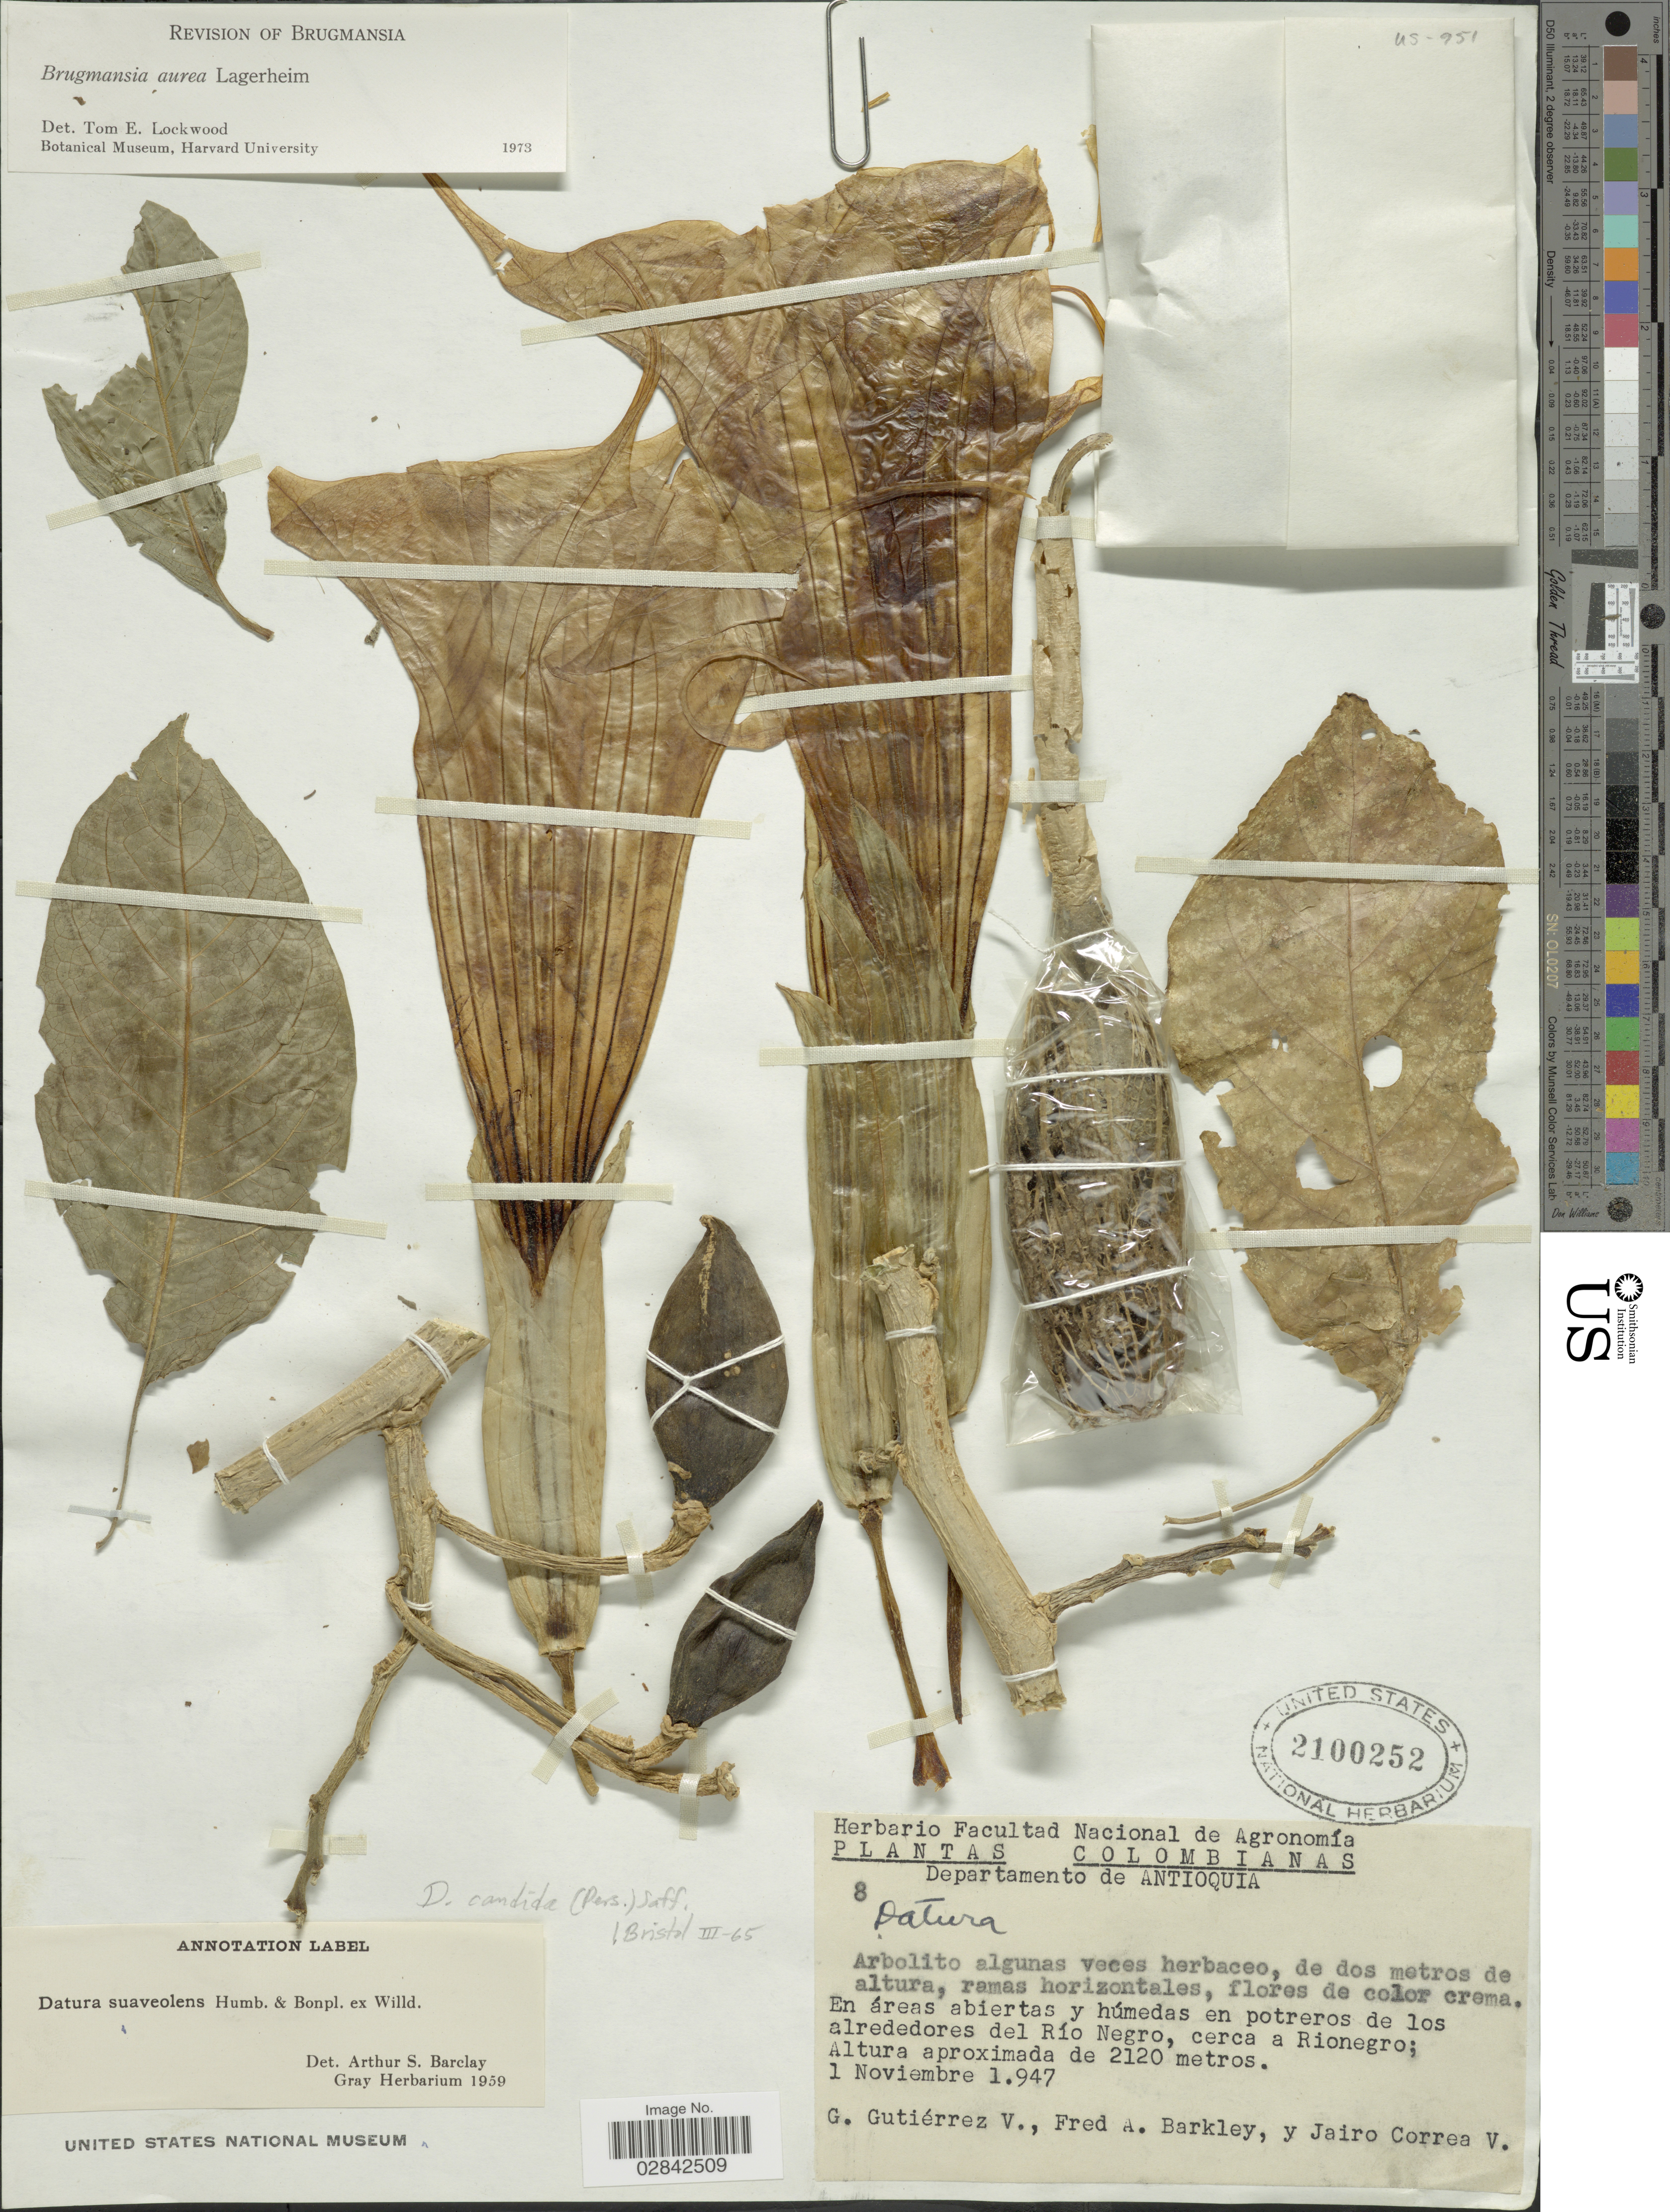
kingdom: Plantae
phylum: Tracheophyta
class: Magnoliopsida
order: Solanales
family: Solanaceae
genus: Brugmansia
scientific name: Brugmansia aurea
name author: Lagerh.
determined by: Lockwood, T. E.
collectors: G. Gutiérrez V., F. A. Barkley & J. Correa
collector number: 8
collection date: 1947-11-01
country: Colombia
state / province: Antioquia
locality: Departamento de Antioquia. En áreas abiertas y húmedas en potreros de los alrededores del Río Negro, cerca a Rionegro.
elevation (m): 2120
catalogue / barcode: US 2100252